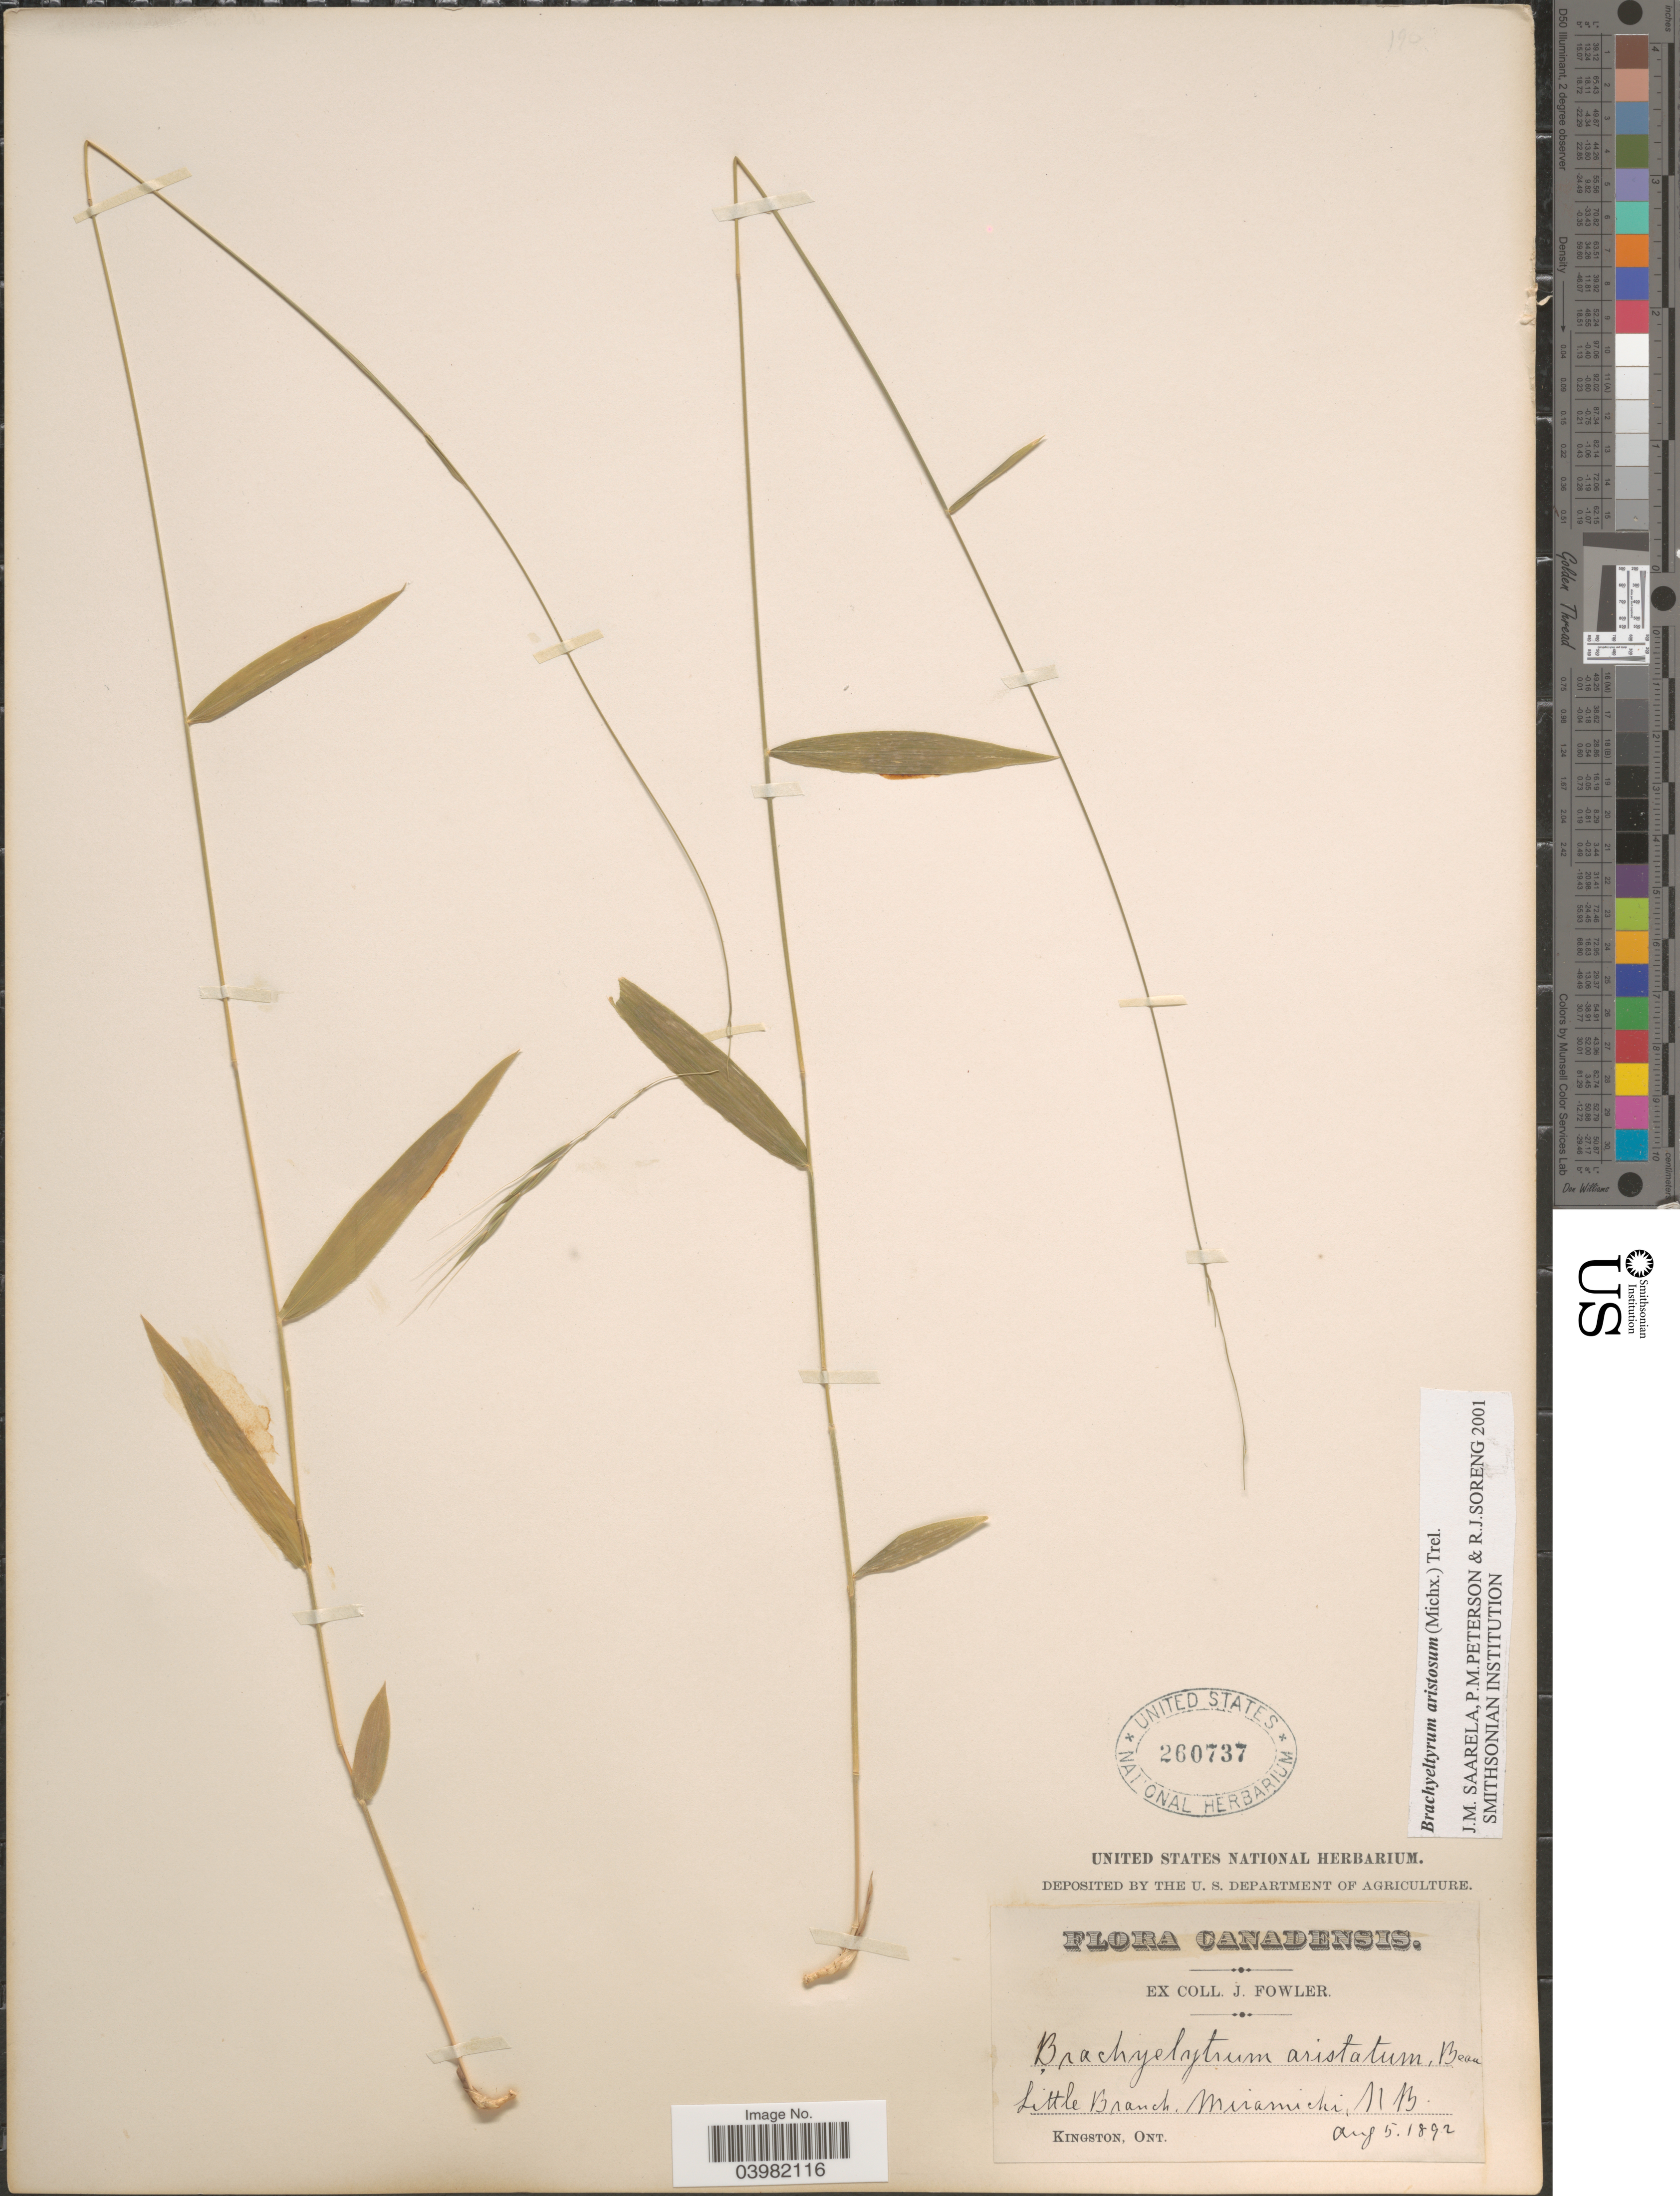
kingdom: Plantae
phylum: Tracheophyta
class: Liliopsida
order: Poales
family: Poaceae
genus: Brachyelytrum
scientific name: Brachyelytrum aristosum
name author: (Michx.) P. Beauv. ex Trel.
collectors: J. Fowler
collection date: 1892-08-05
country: Canada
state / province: New Brunswick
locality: Little Branch, Miramichi.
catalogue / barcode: US 260737